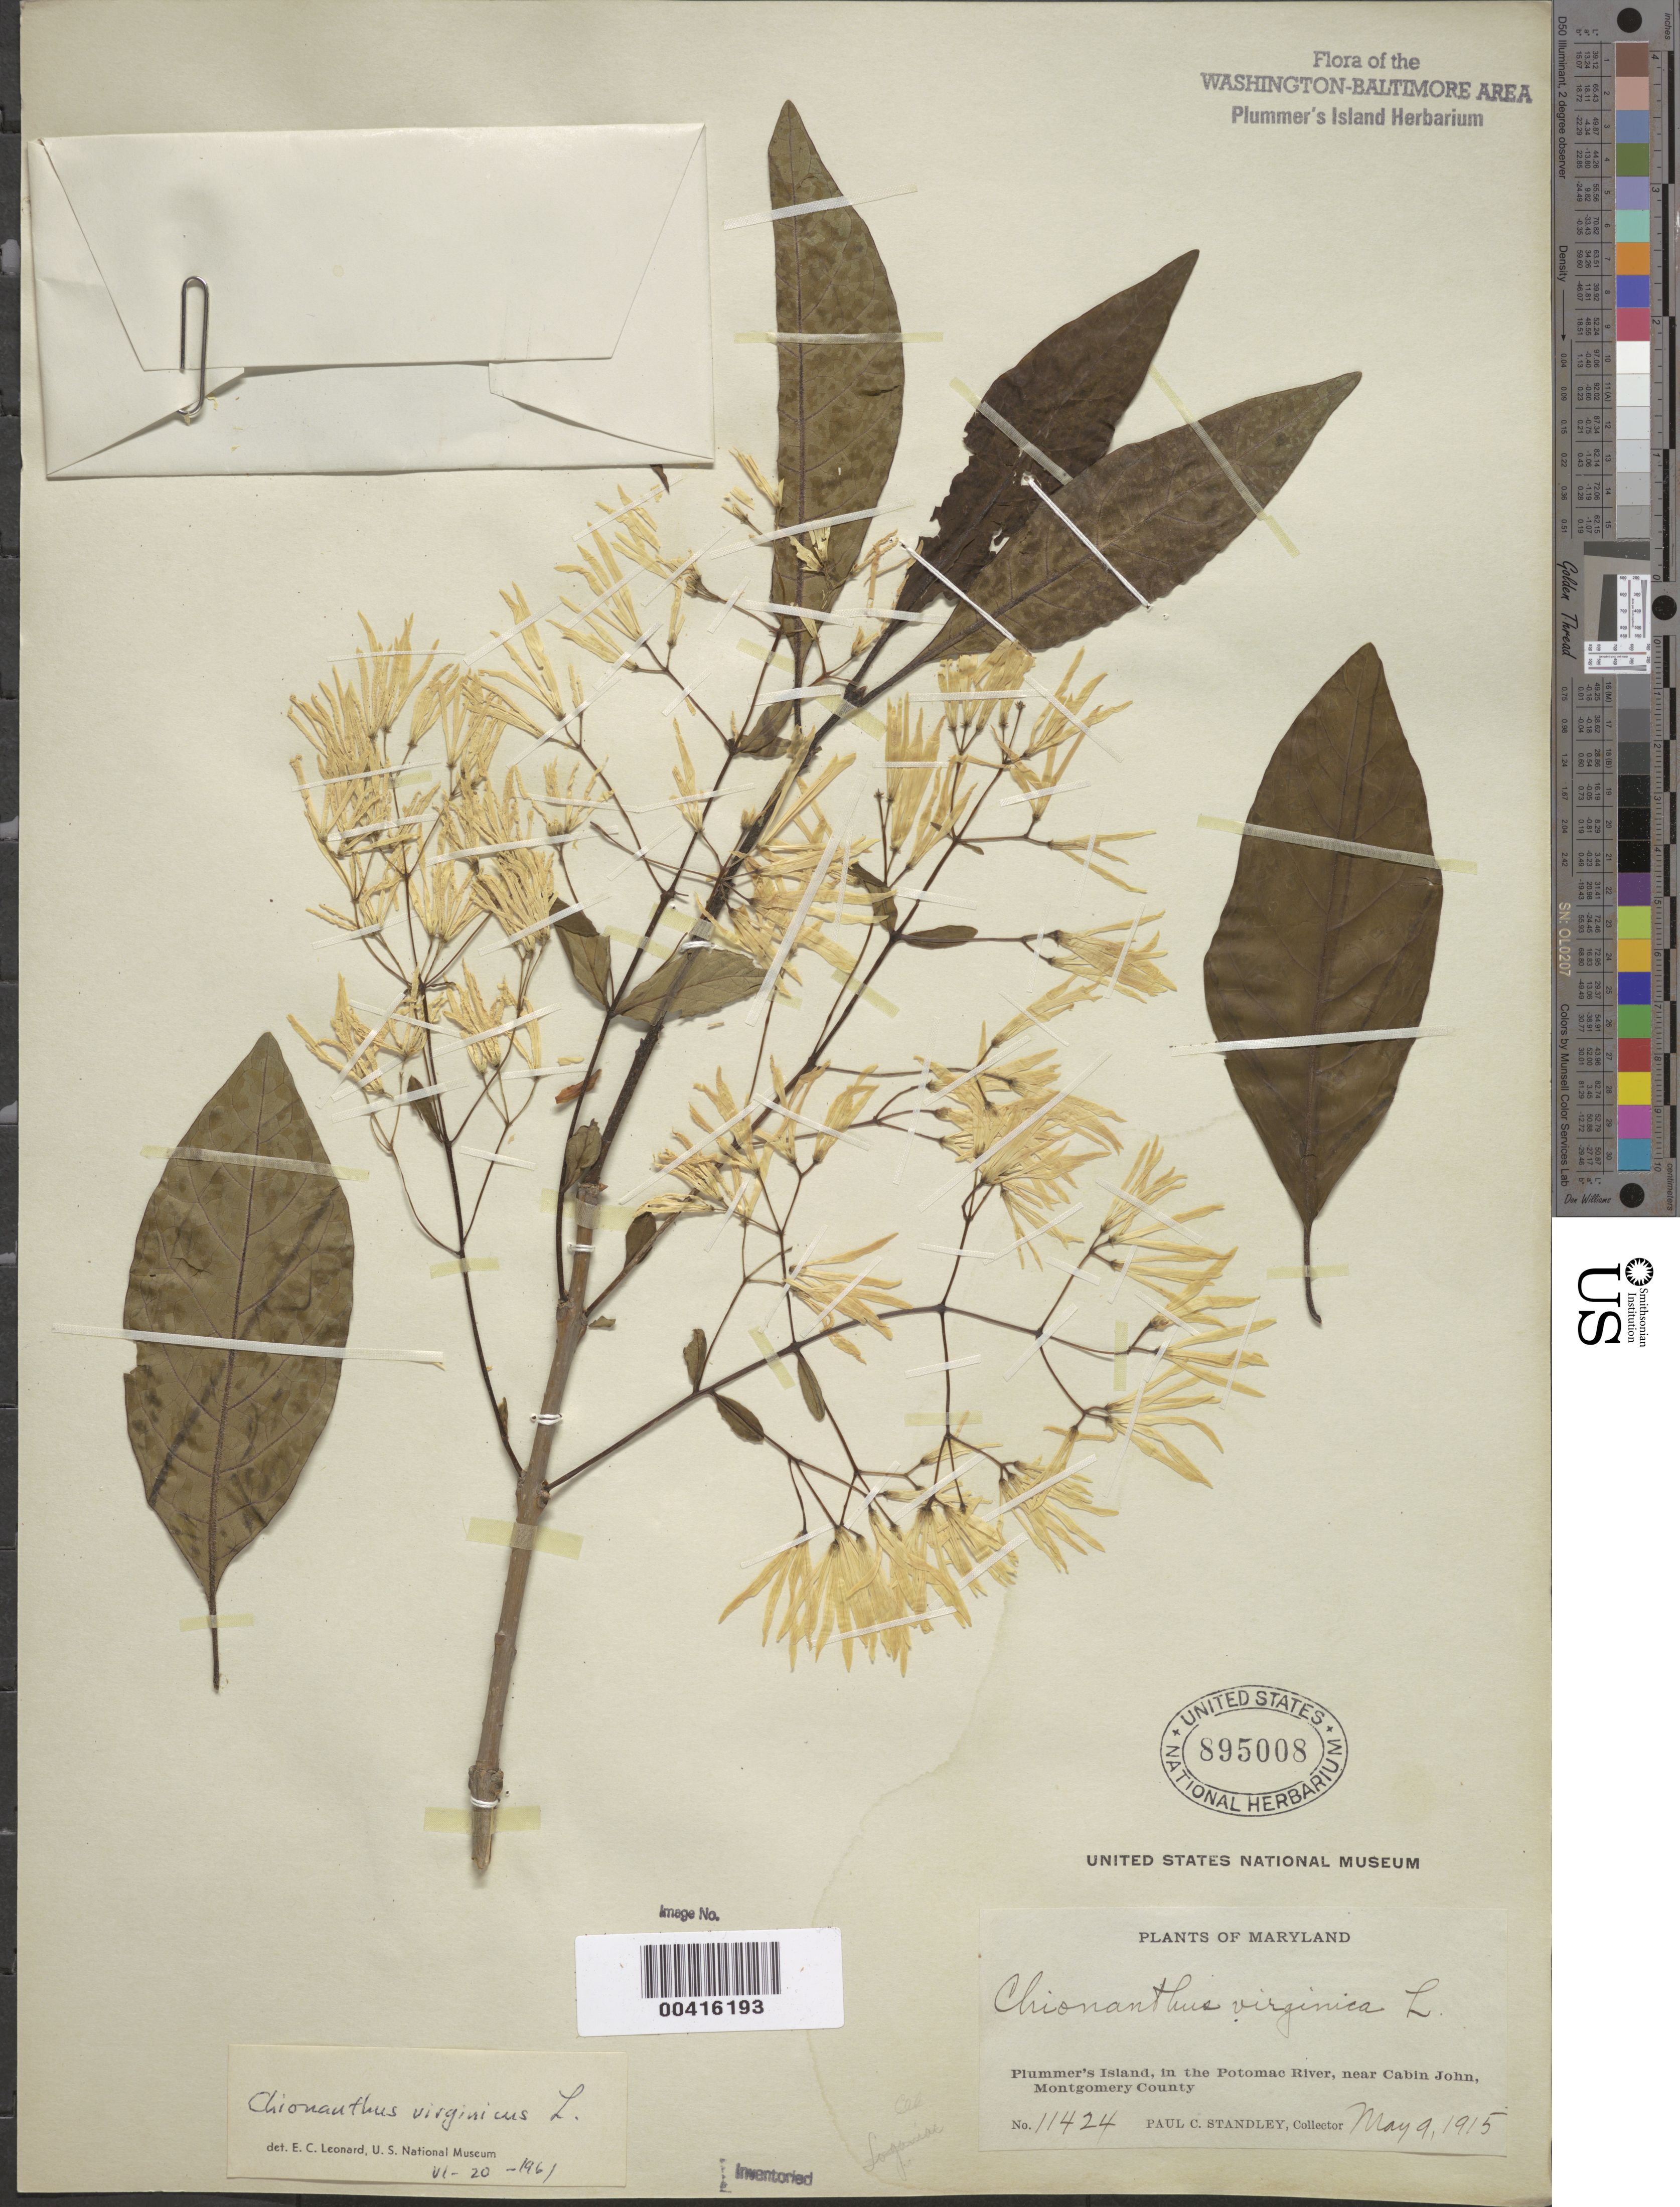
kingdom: Plantae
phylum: Tracheophyta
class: Magnoliopsida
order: Lamiales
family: Oleaceae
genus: Chionanthus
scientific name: Chionanthus virginicus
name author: L.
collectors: P. C. Standley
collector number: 11424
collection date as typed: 09 May 1915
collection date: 1915-05-09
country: United States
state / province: Maryland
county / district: Montgomery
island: Plummers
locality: Plummer's Island C. & O. Canal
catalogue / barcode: US 895008